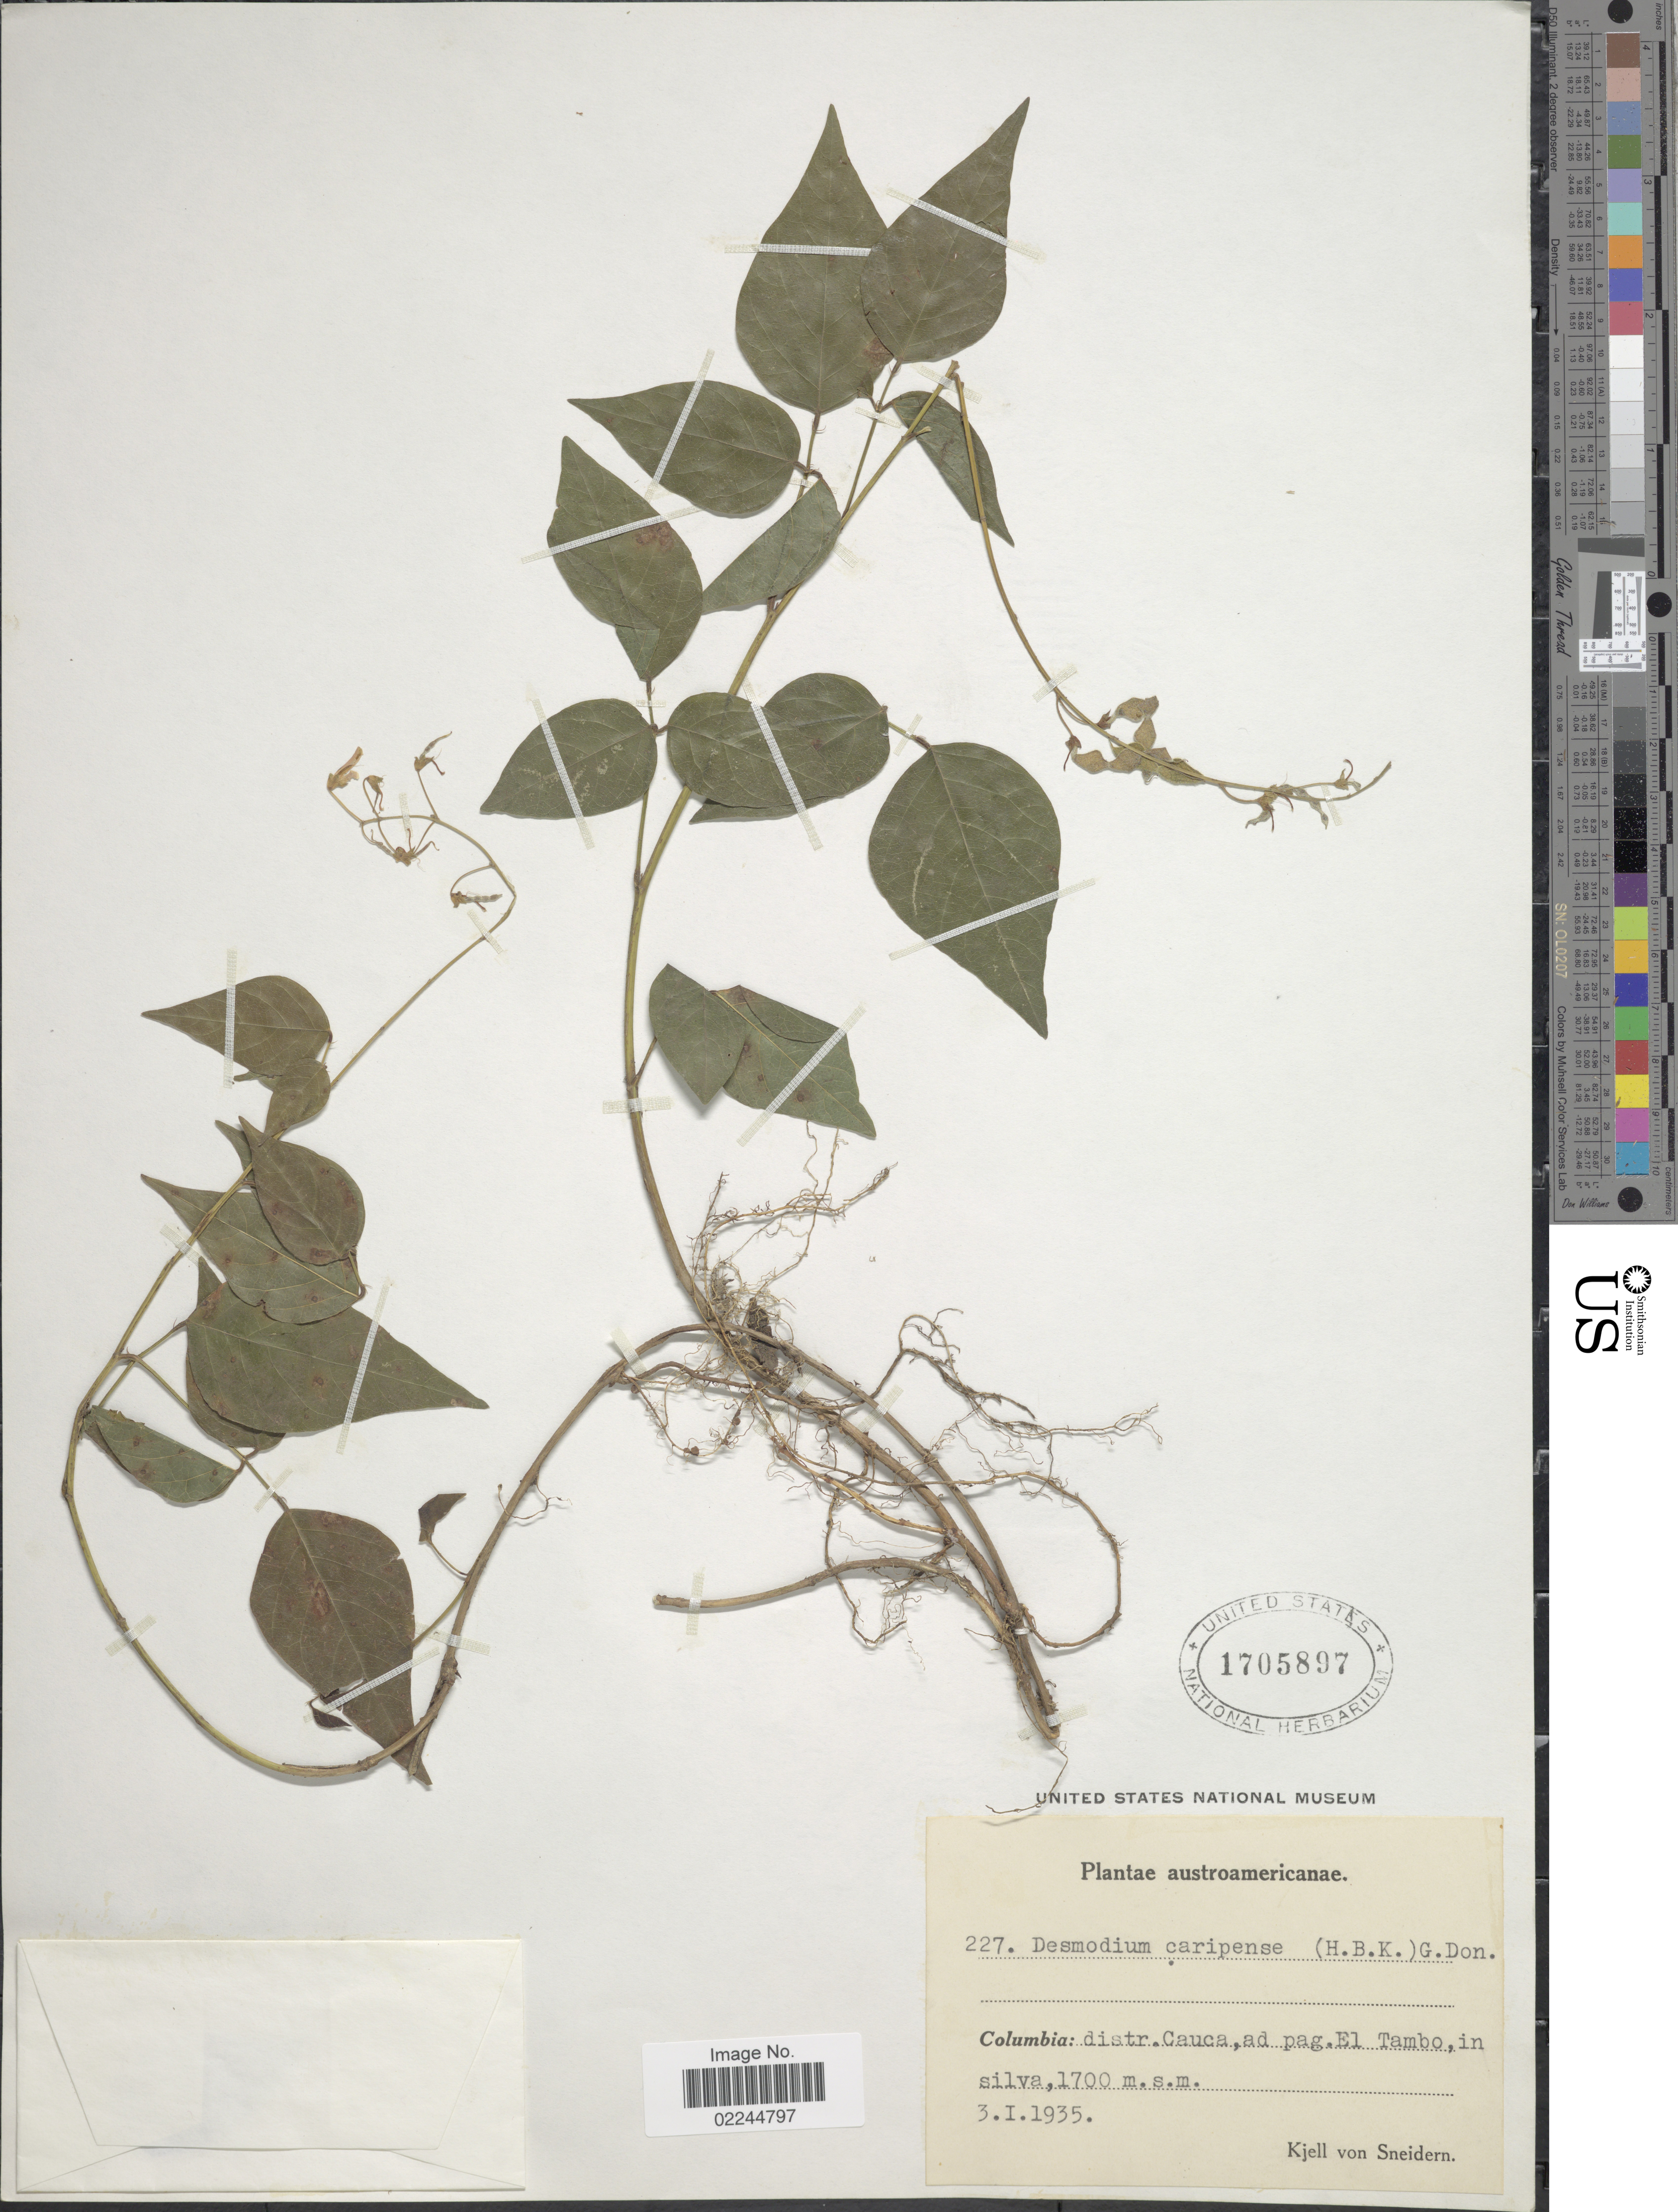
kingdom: Plantae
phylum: Tracheophyta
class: Magnoliopsida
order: Fabales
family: Fabaceae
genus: Desmodium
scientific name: Desmodium caripense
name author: (Kunth) G. Don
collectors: K. von Sneidern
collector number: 227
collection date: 1935-01-03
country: Colombia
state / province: Cauca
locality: Ad pag. El Tambo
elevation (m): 1700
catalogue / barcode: US 1705897